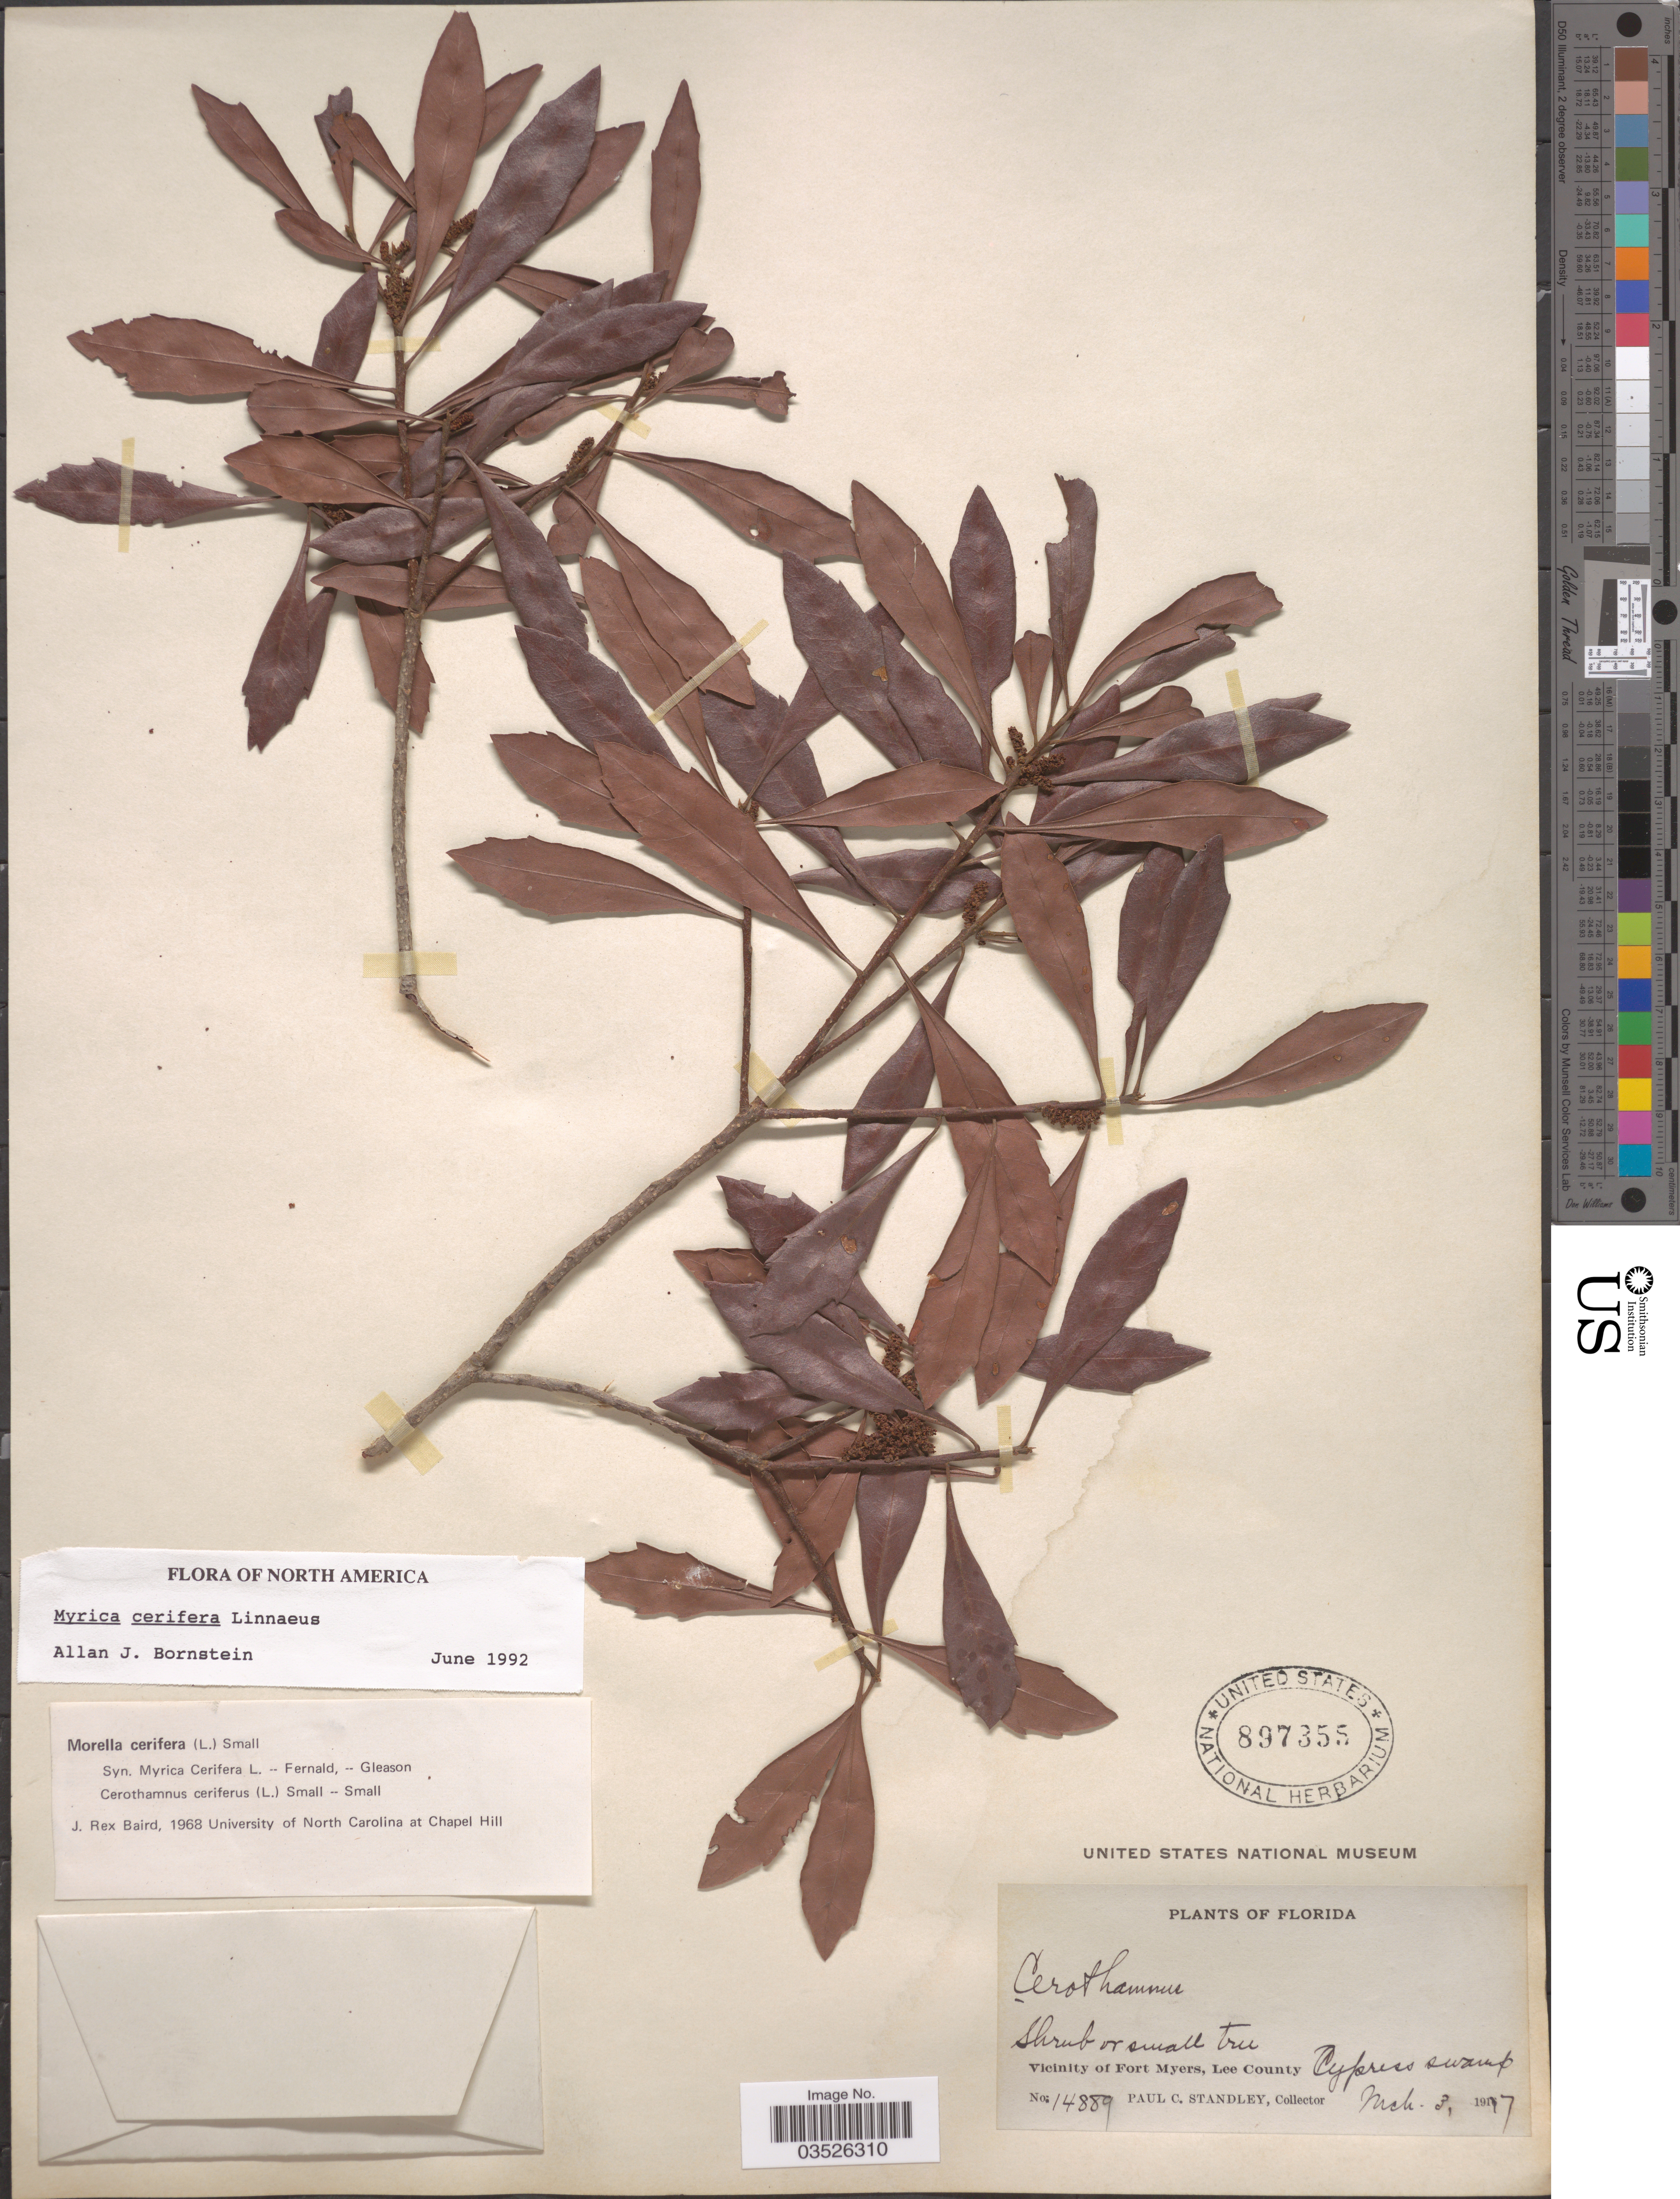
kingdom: Plantae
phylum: Tracheophyta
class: Magnoliopsida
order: Fagales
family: Myricaceae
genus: Morella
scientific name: Morella cerifera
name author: (L.) Small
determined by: Baird, James Rex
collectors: P. C. Standley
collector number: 14889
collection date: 1917-03-03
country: United States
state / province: Florida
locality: Vicinity of Fort Myers, Lee County. Cypress swamp.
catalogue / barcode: US 897355